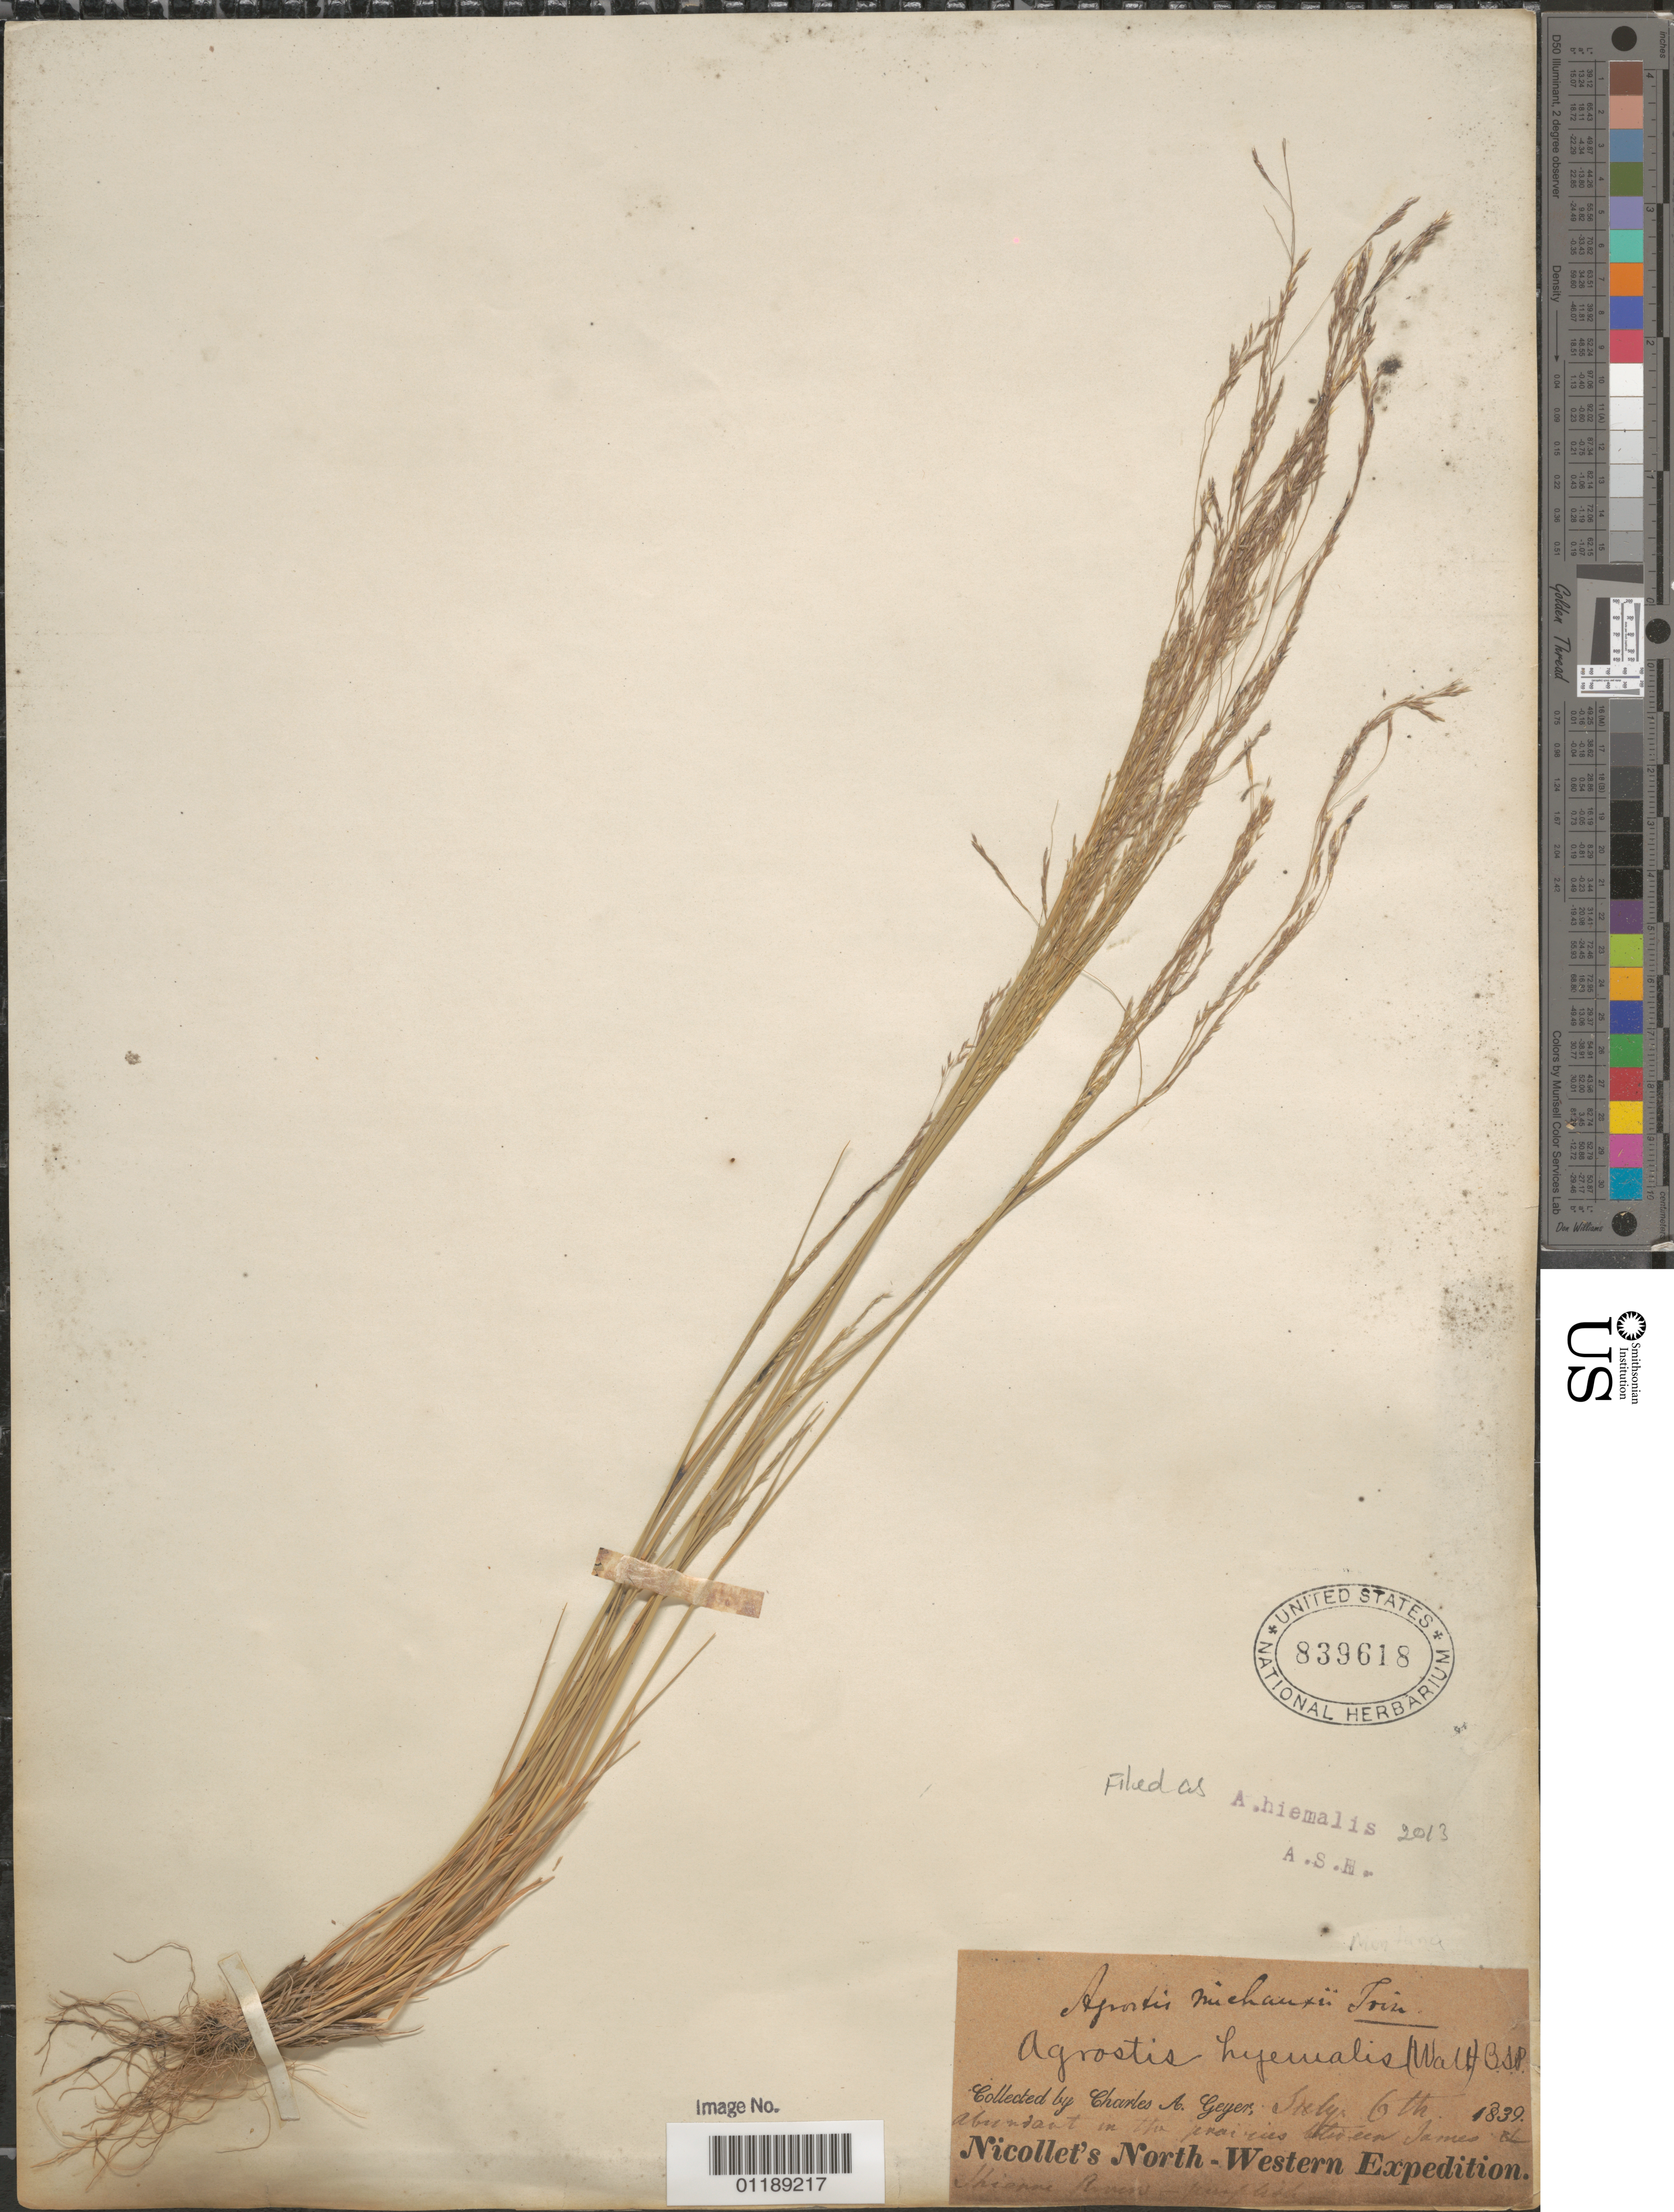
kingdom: Plantae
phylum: Tracheophyta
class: Liliopsida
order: Poales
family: Poaceae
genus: Agrostis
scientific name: Agrostis hiemalis (Walter) Britton et al., orth. var.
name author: (Walter) Britton et al.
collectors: C. A. Geyer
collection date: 1839-07-06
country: United States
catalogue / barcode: US 839618